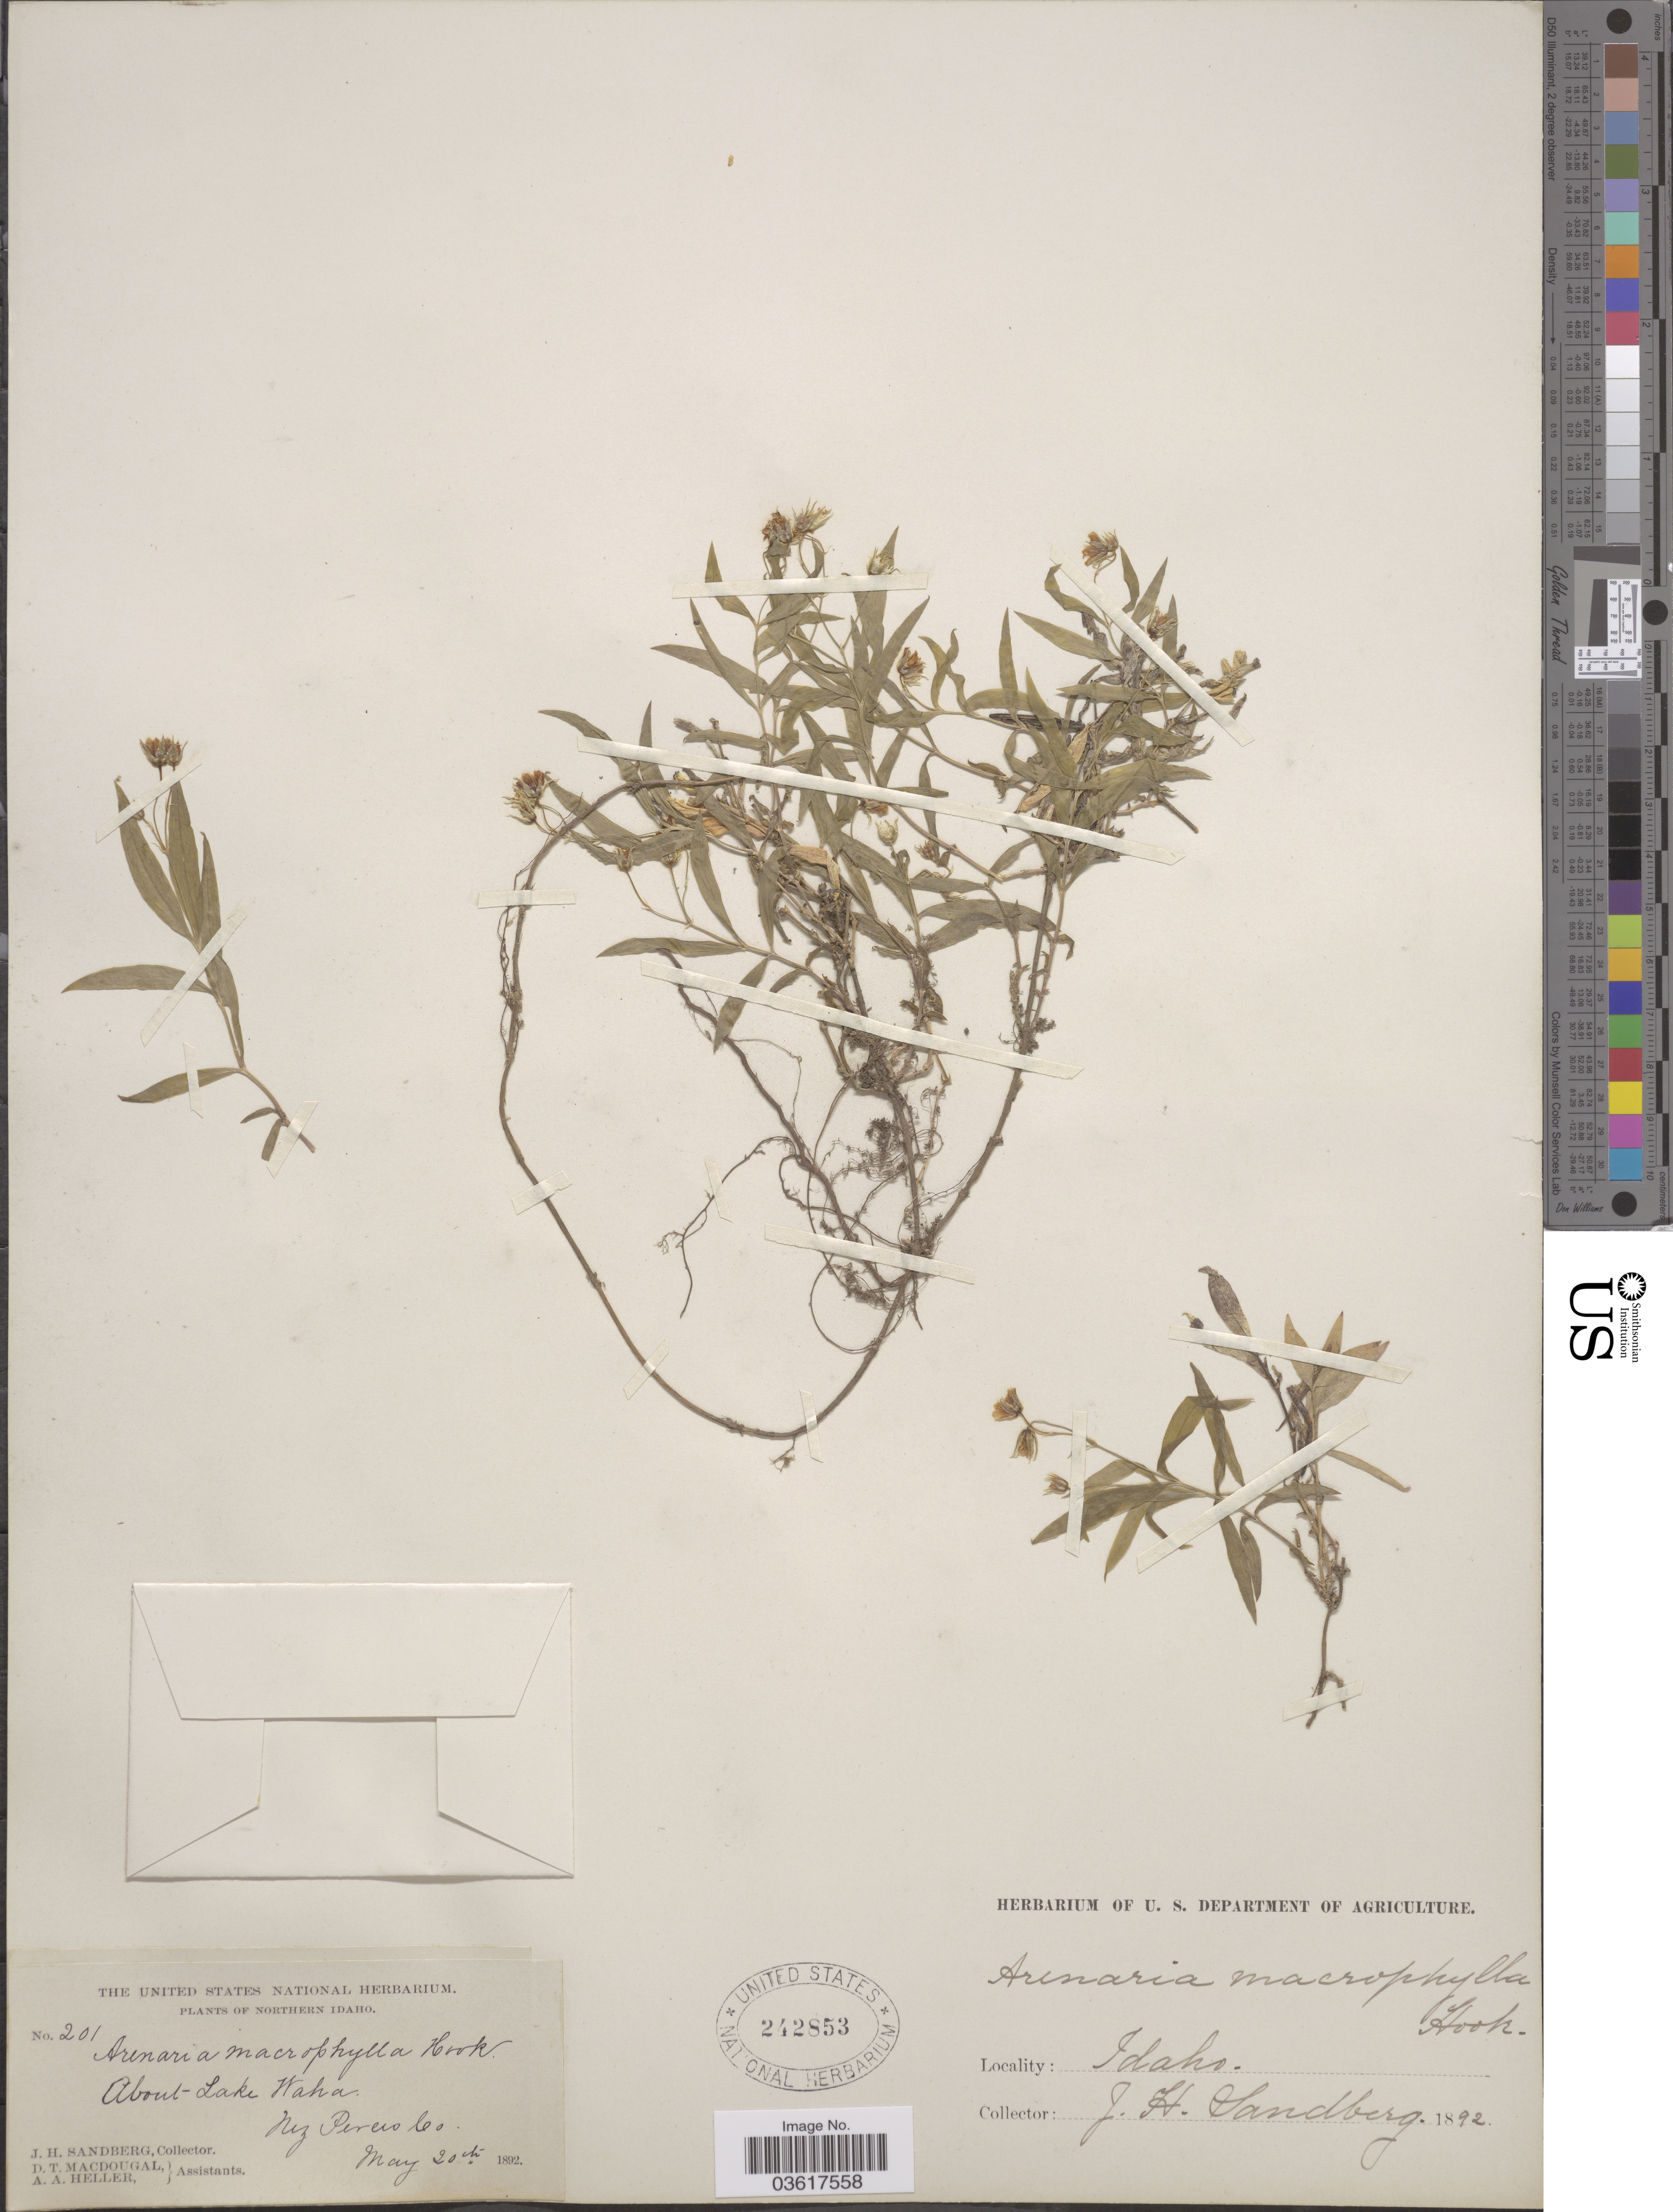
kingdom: Plantae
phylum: Tracheophyta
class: Magnoliopsida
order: Caryophyllales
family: Caryophyllaceae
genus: Moehringia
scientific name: Moehringia macrophylla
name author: (Hook.) Fenzl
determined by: Strong, Mark T., (BOT), Smithsonian Institution - National Museum of Natural History (UNITED STATES)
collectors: J. H. Sandberg, D. T. MacDougal & A. A. Heller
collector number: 201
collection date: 1892-05-20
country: United States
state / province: Idaho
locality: Northern Idaho. About Lake Waha. Nez Perces Co.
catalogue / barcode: US 242853